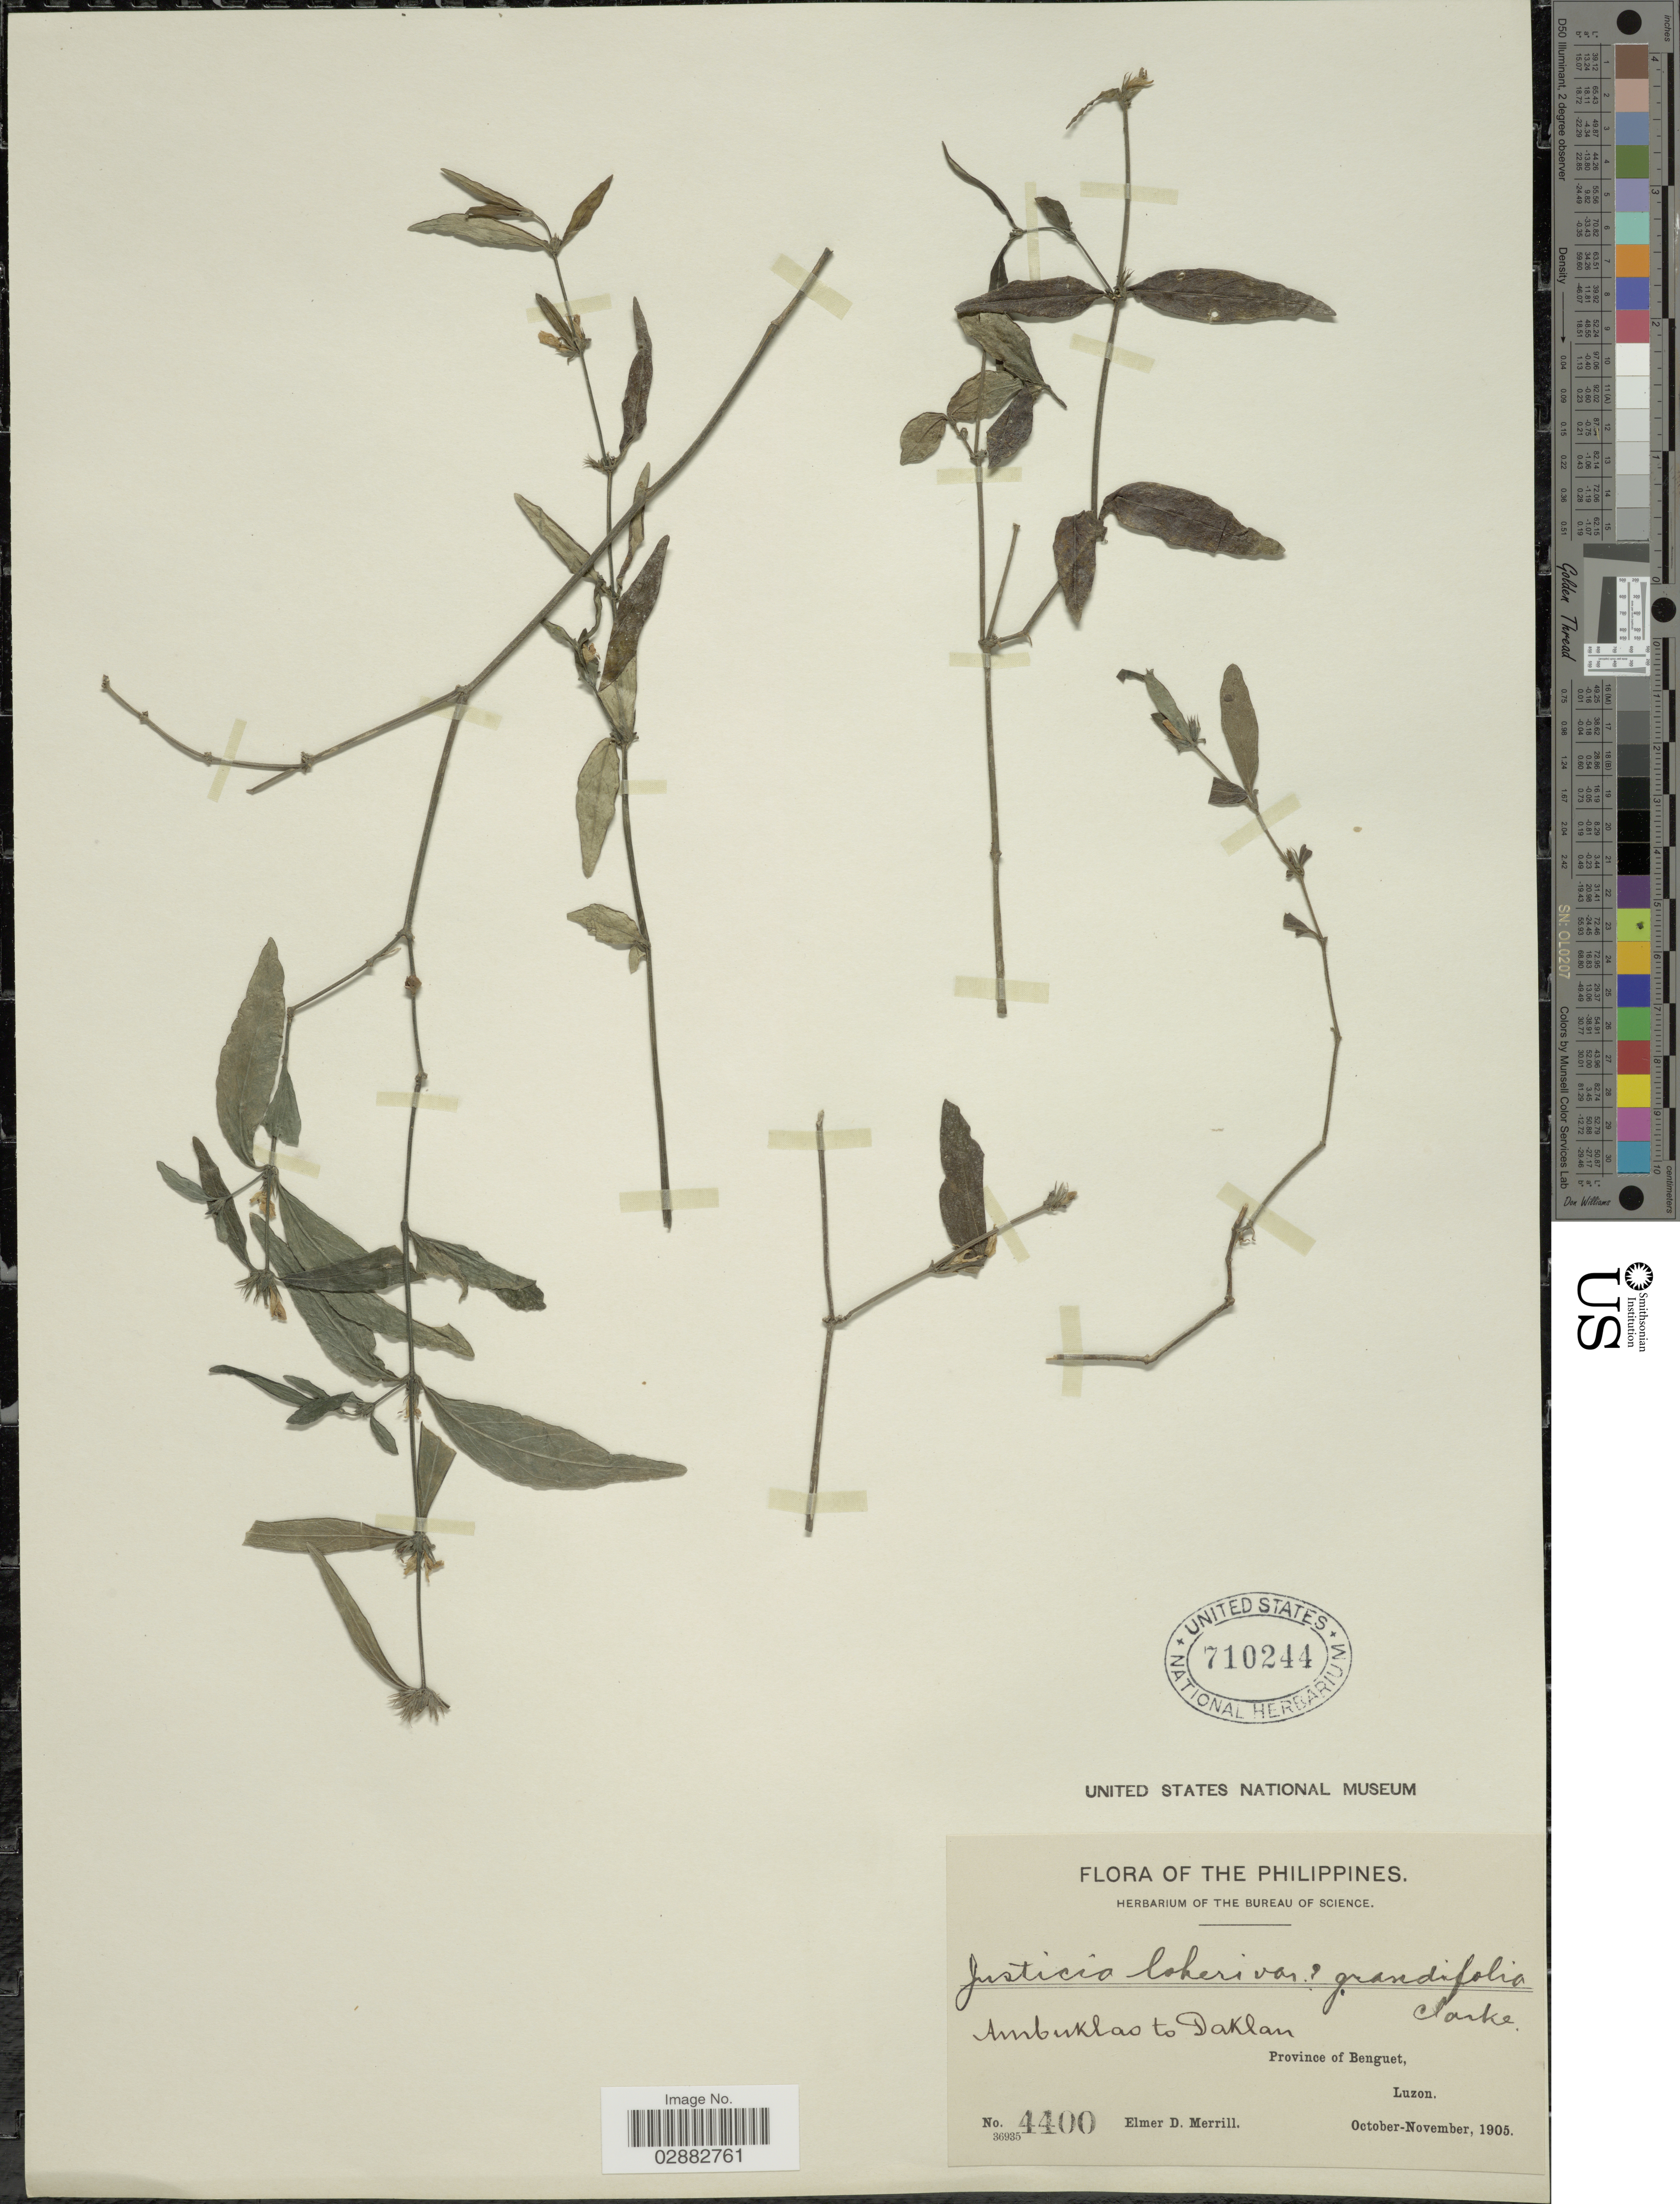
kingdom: Plantae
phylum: Tracheophyta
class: Magnoliopsida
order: Lamiales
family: Acanthaceae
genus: Justicia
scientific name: Justicia loheri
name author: C.B. Clarke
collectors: E. D. Merrill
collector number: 4400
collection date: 1905-10/1905-11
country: Philippines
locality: Ambuklao to Daklan, Province of Benguet, Luzon.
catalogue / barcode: US 710244